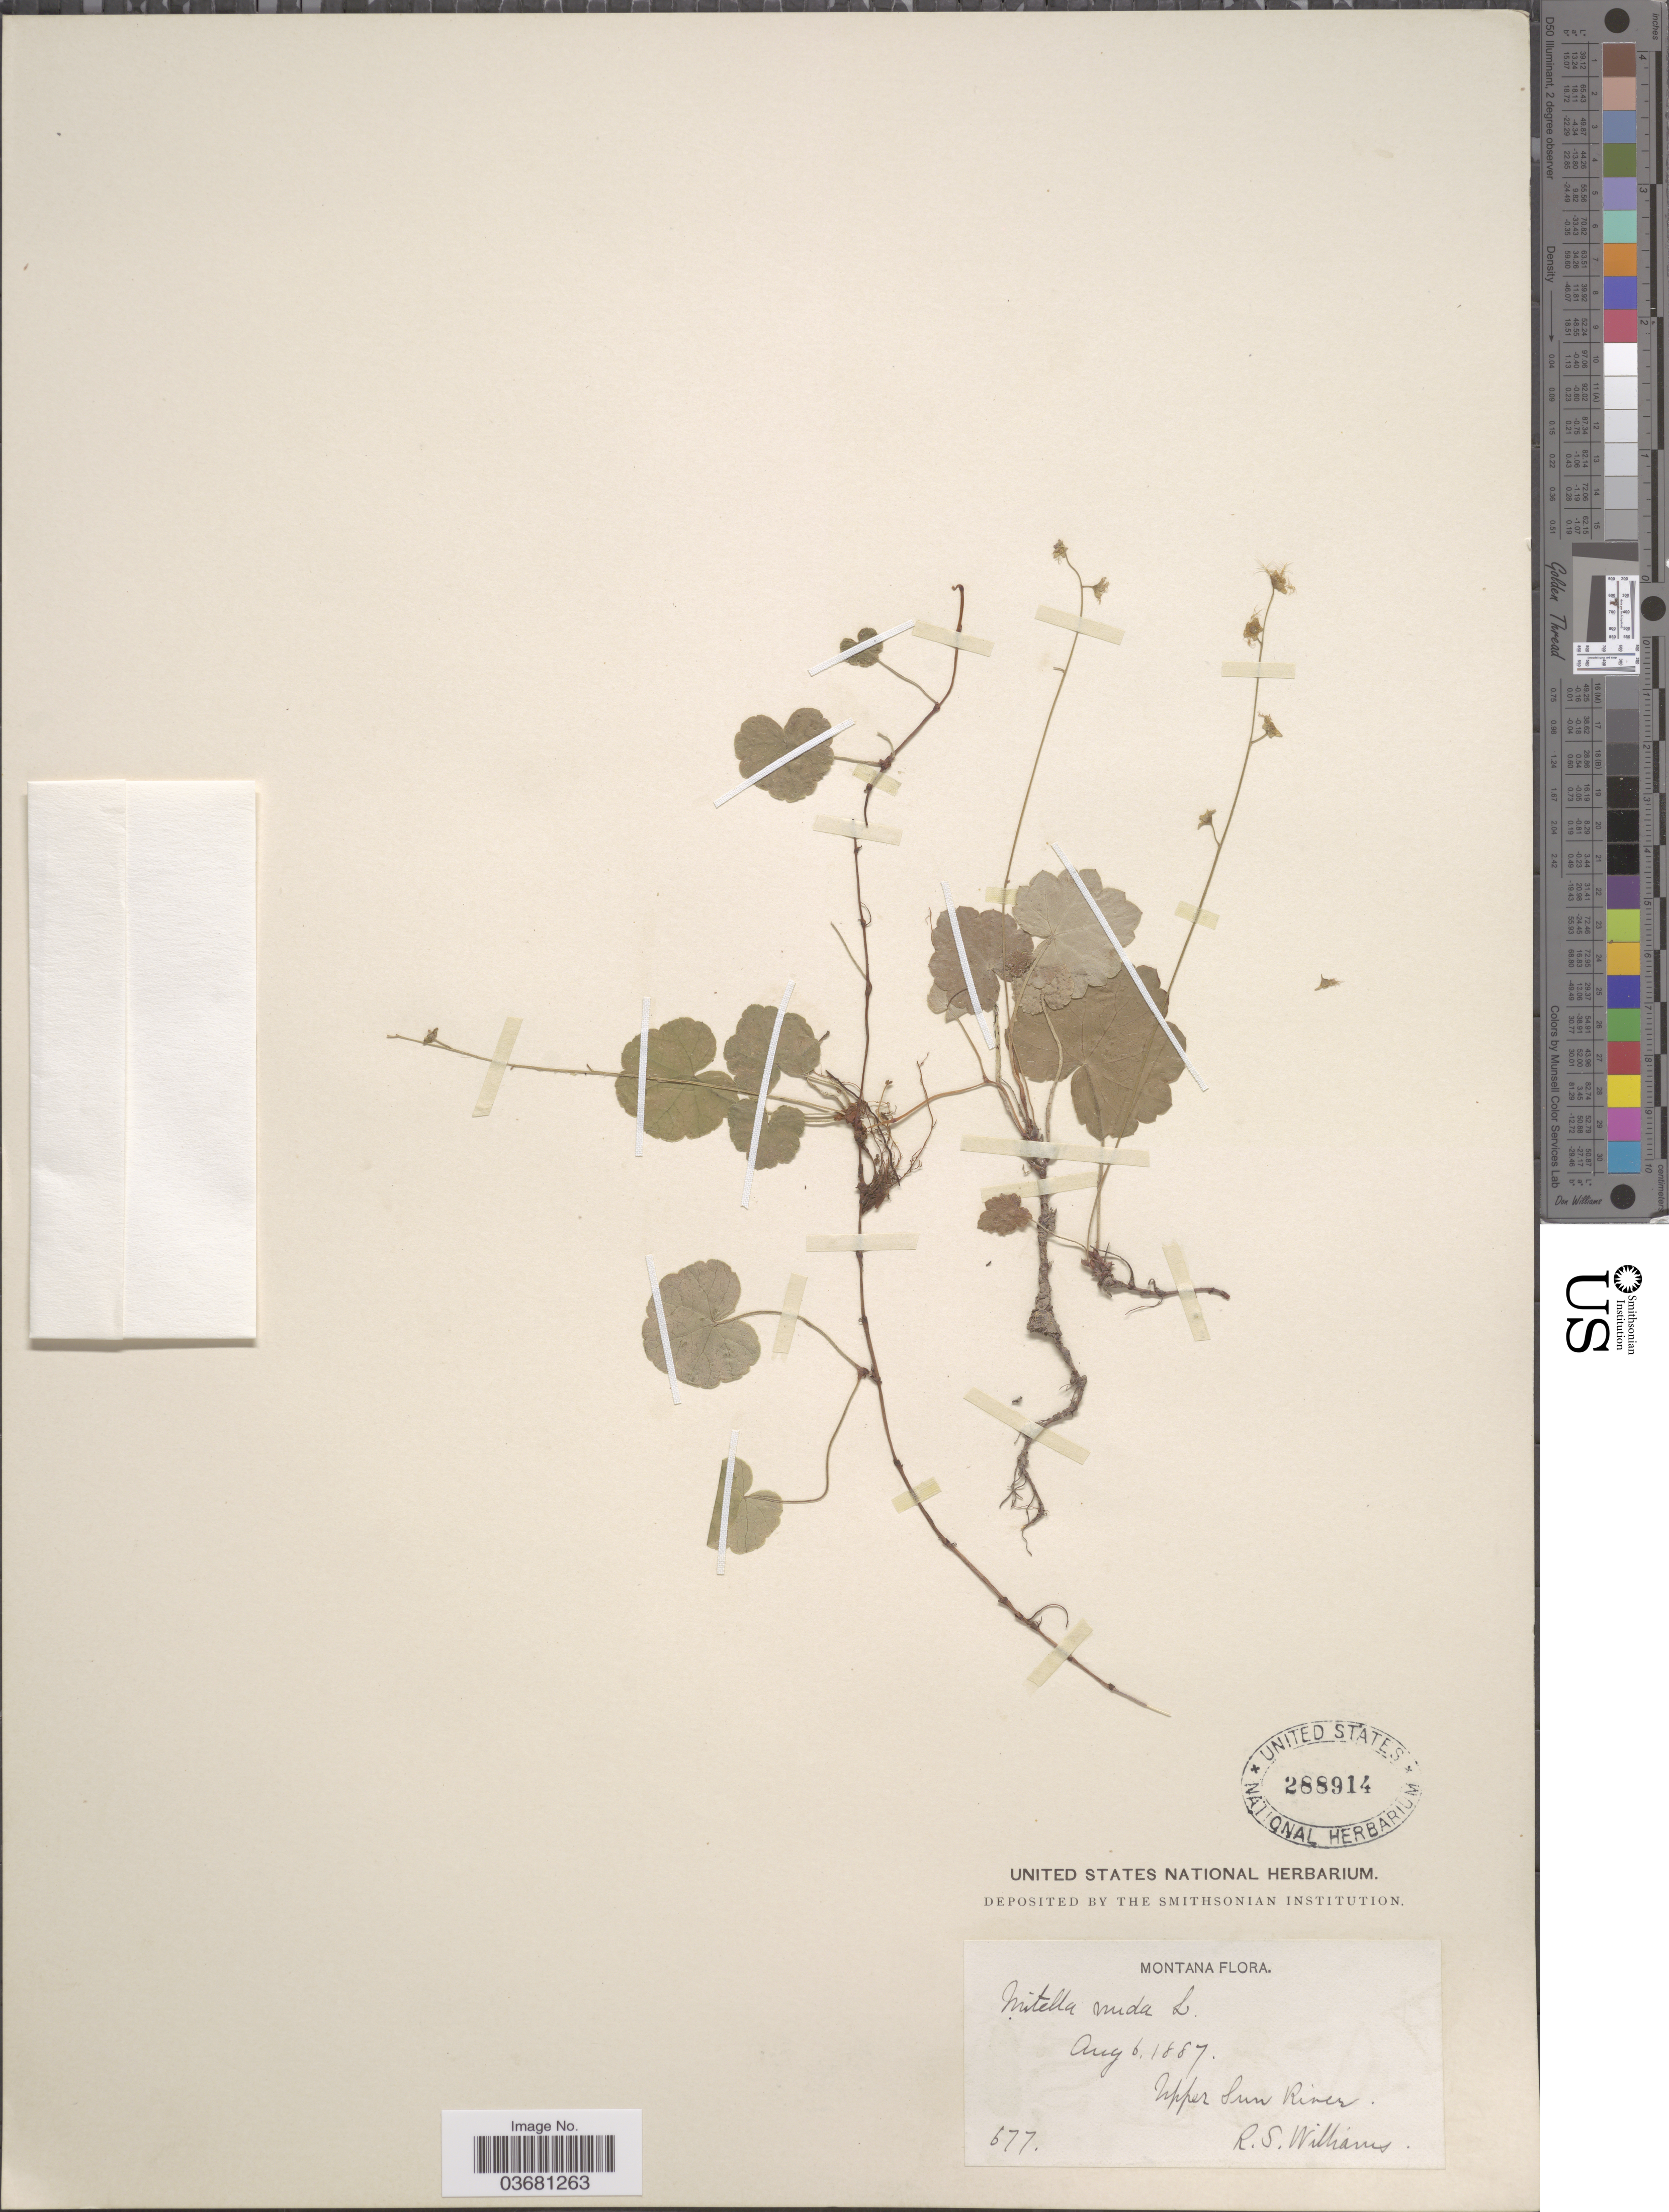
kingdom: Plantae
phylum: Tracheophyta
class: Magnoliopsida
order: Saxifragales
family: Saxifragaceae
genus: Mitella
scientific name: Mitella nuda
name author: L.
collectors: R. S. Williams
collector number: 677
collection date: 1887-08-06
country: United States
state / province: Montana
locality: Upper Sun River.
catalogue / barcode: US 288914